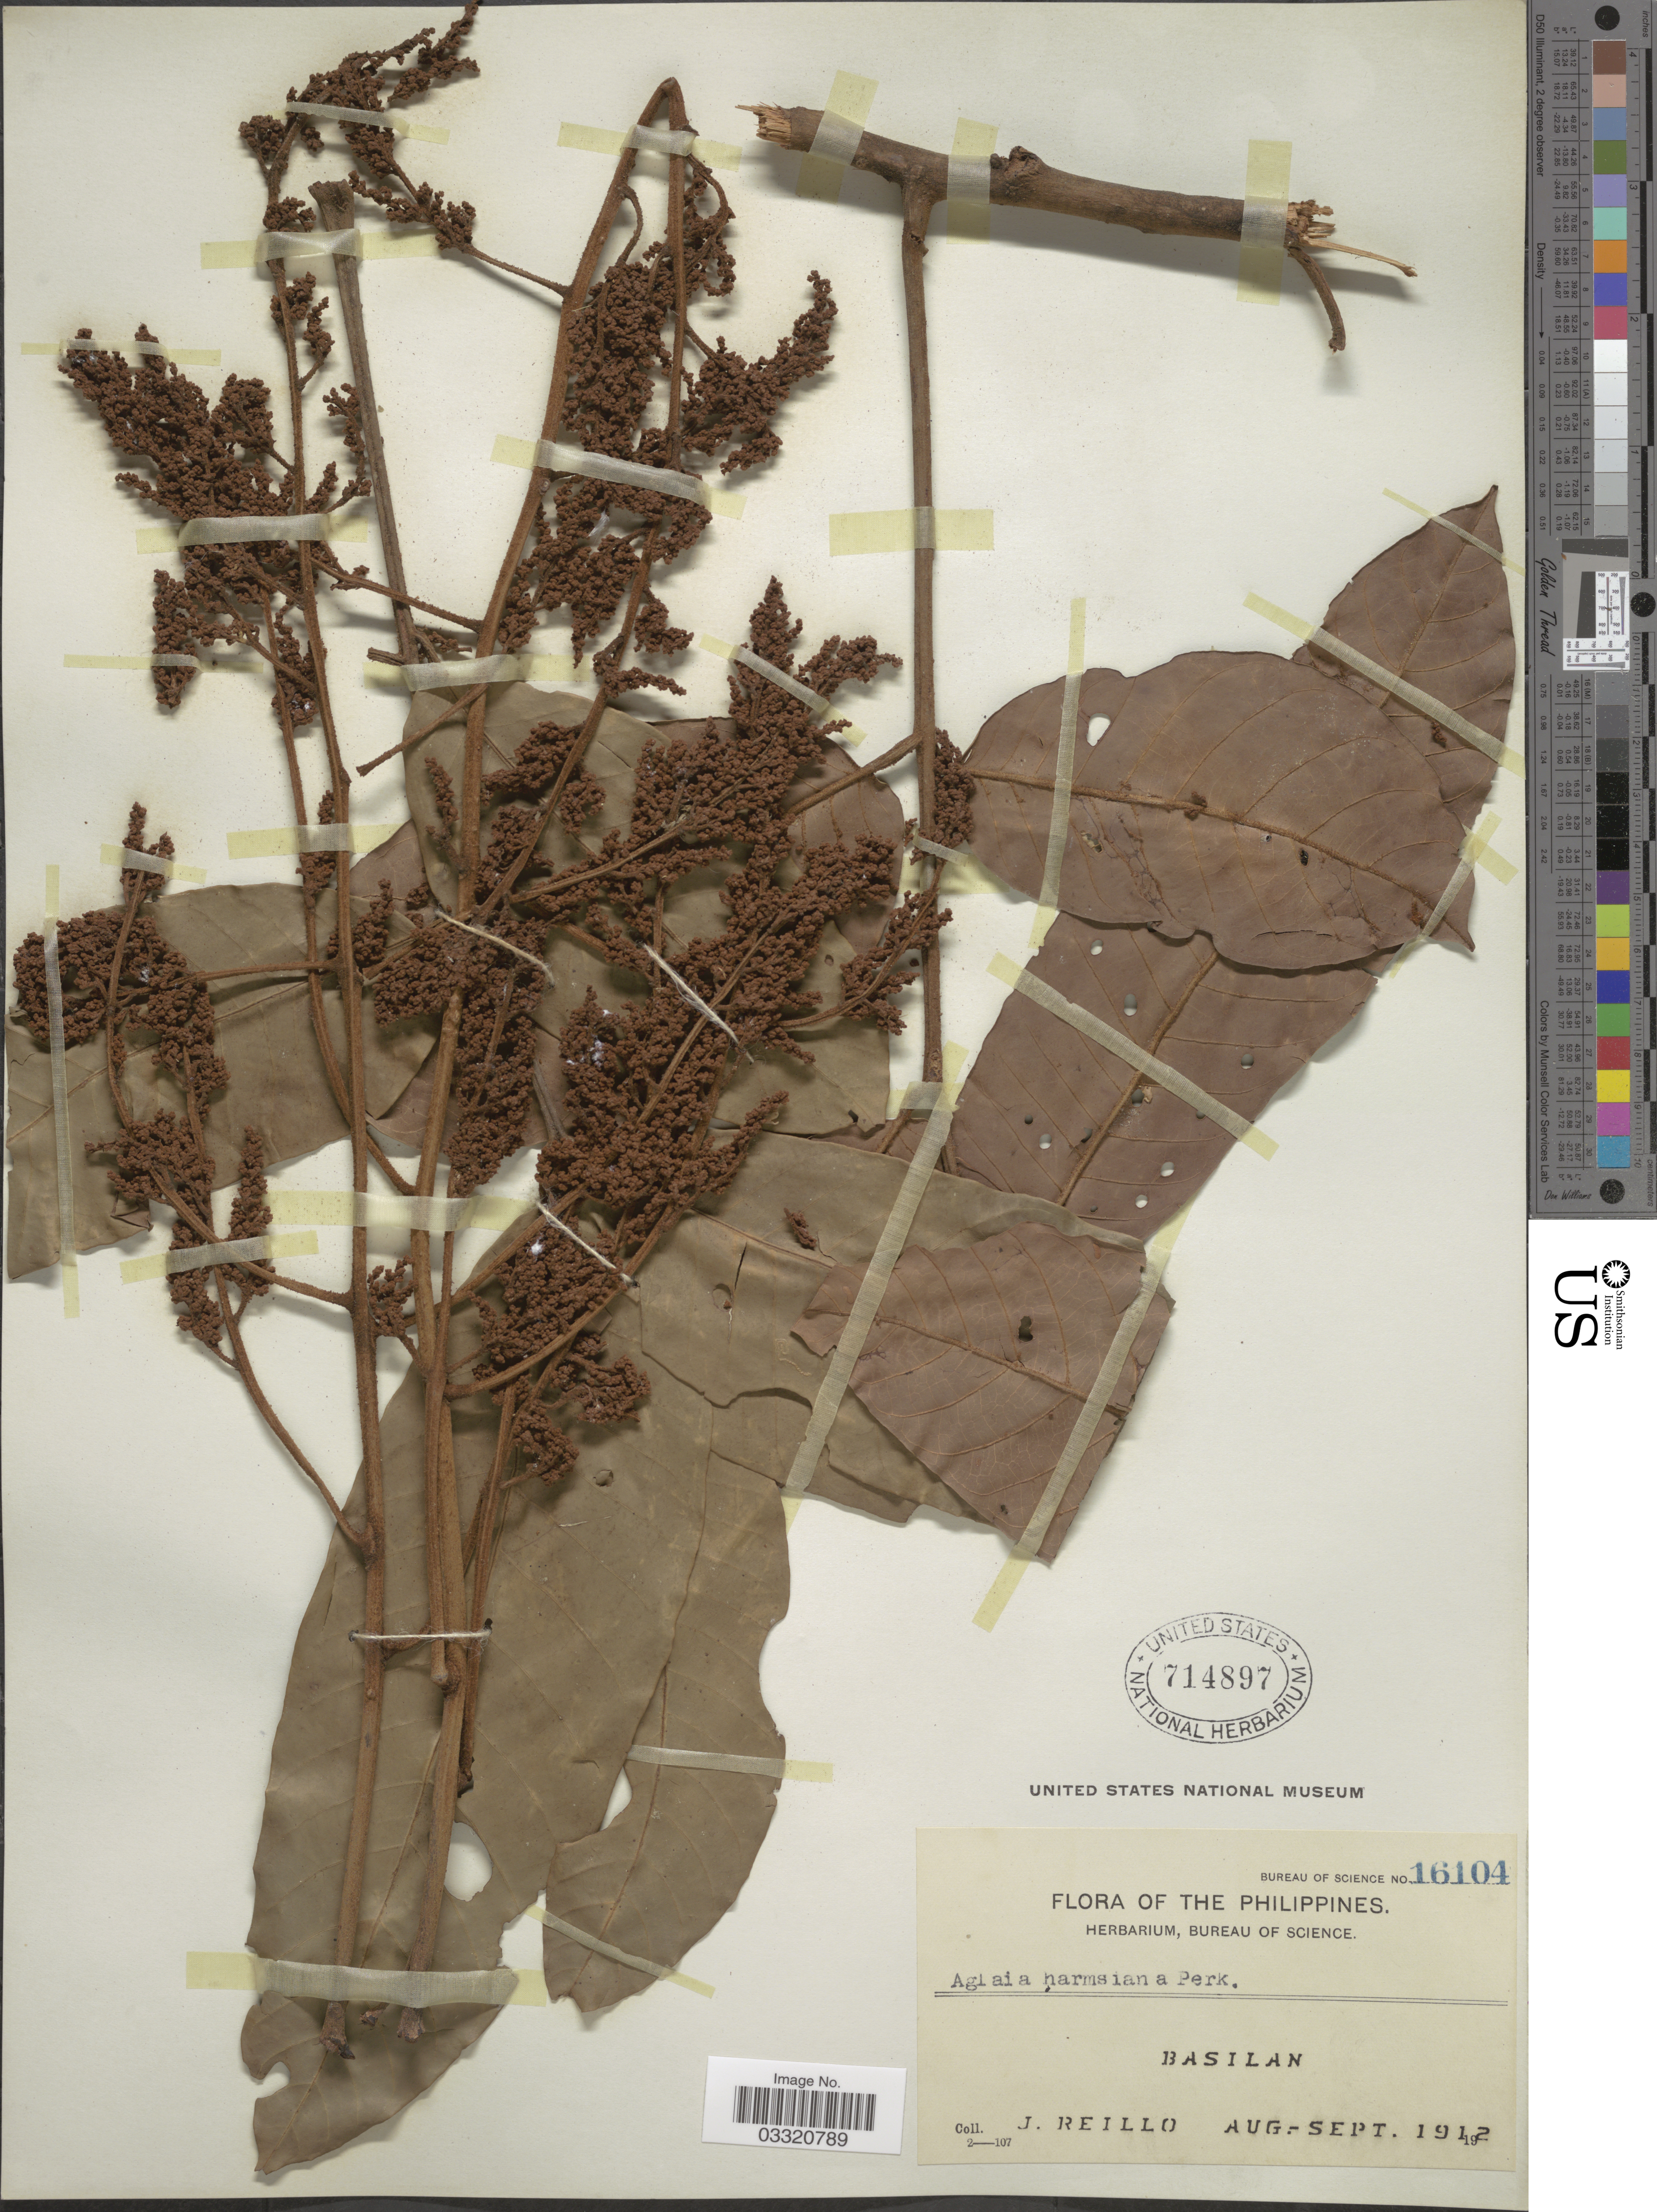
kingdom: Plantae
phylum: Tracheophyta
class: Magnoliopsida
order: Sapindales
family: Meliaceae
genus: Aglaia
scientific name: Aglaia elliptica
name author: Blume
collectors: J. Reillo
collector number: Bureau of Science 16104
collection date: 1912-08/1912-09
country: Philippines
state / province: Muslim Mindanao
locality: Basilan.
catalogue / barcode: US 714897